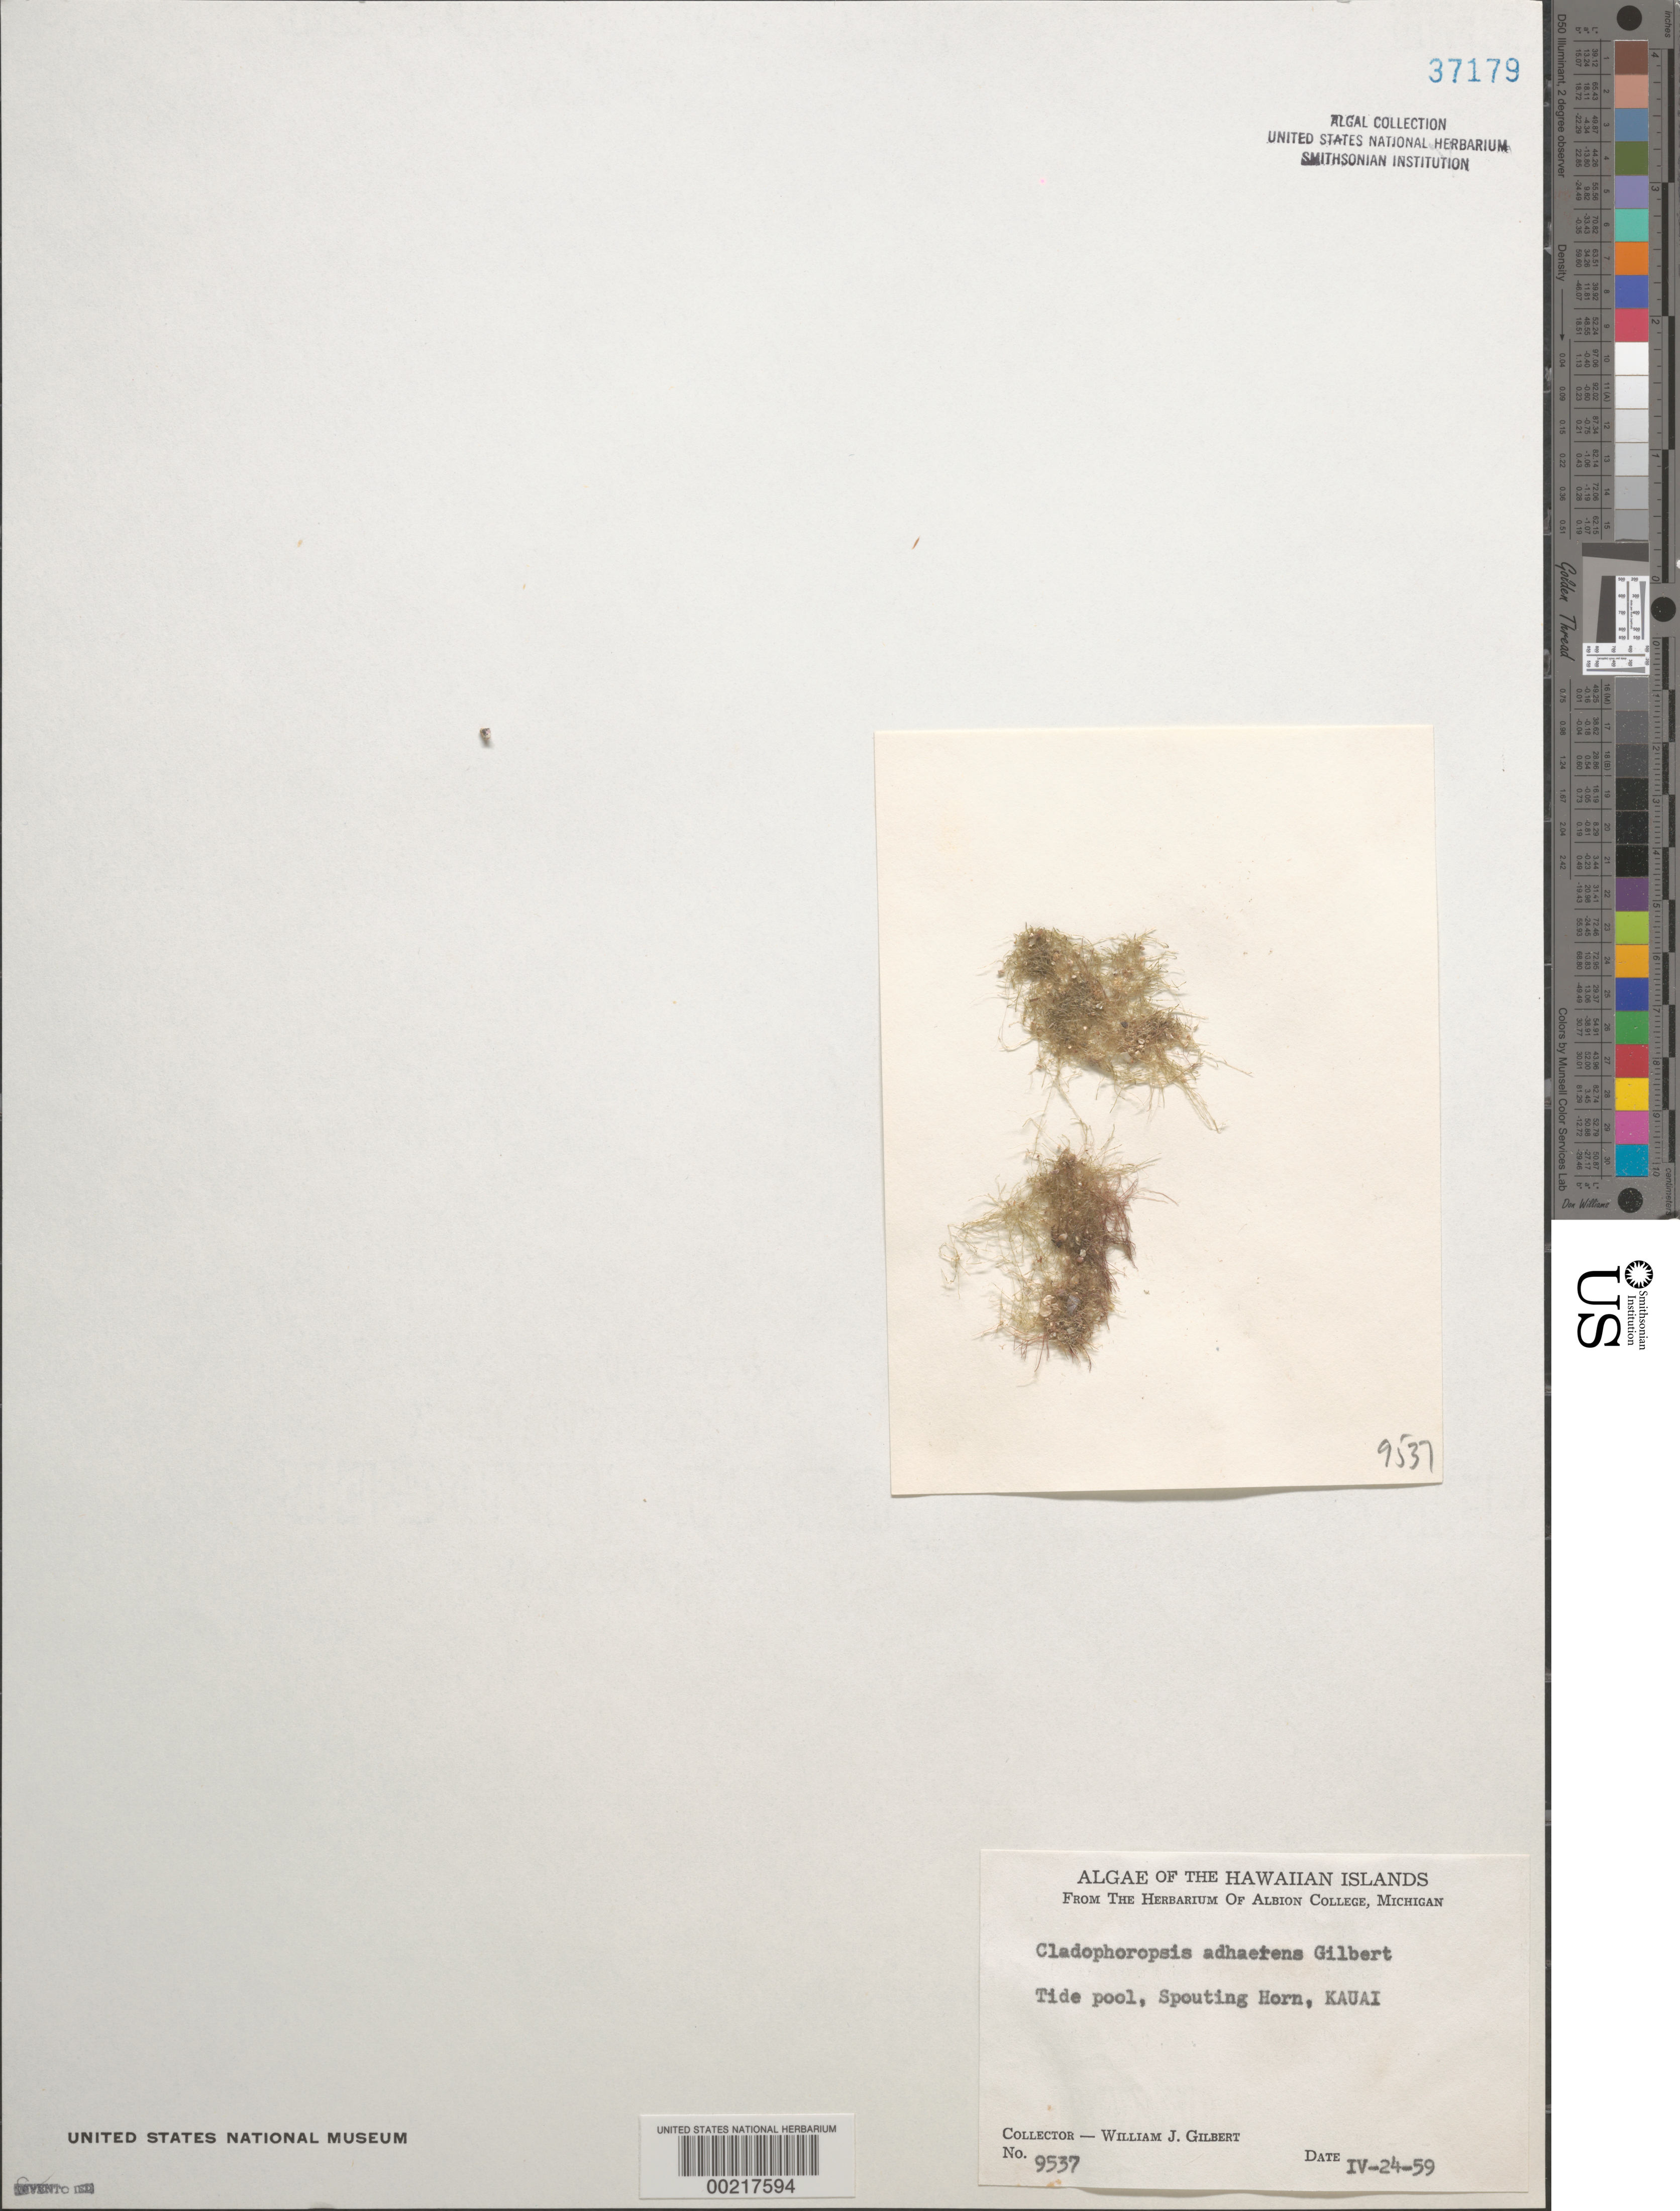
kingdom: Plantae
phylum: Chlorophyta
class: Ulvophyceae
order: Siphonocladales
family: Boodleaceae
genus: Cladophoropsis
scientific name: Cladophoropsis herpestica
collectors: W. J. Gilbert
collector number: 9537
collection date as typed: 24 Apr 1959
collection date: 1959-04-24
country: United States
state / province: Hawaii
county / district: Kauai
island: Kaua'i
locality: Spouting Horn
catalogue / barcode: US 37179